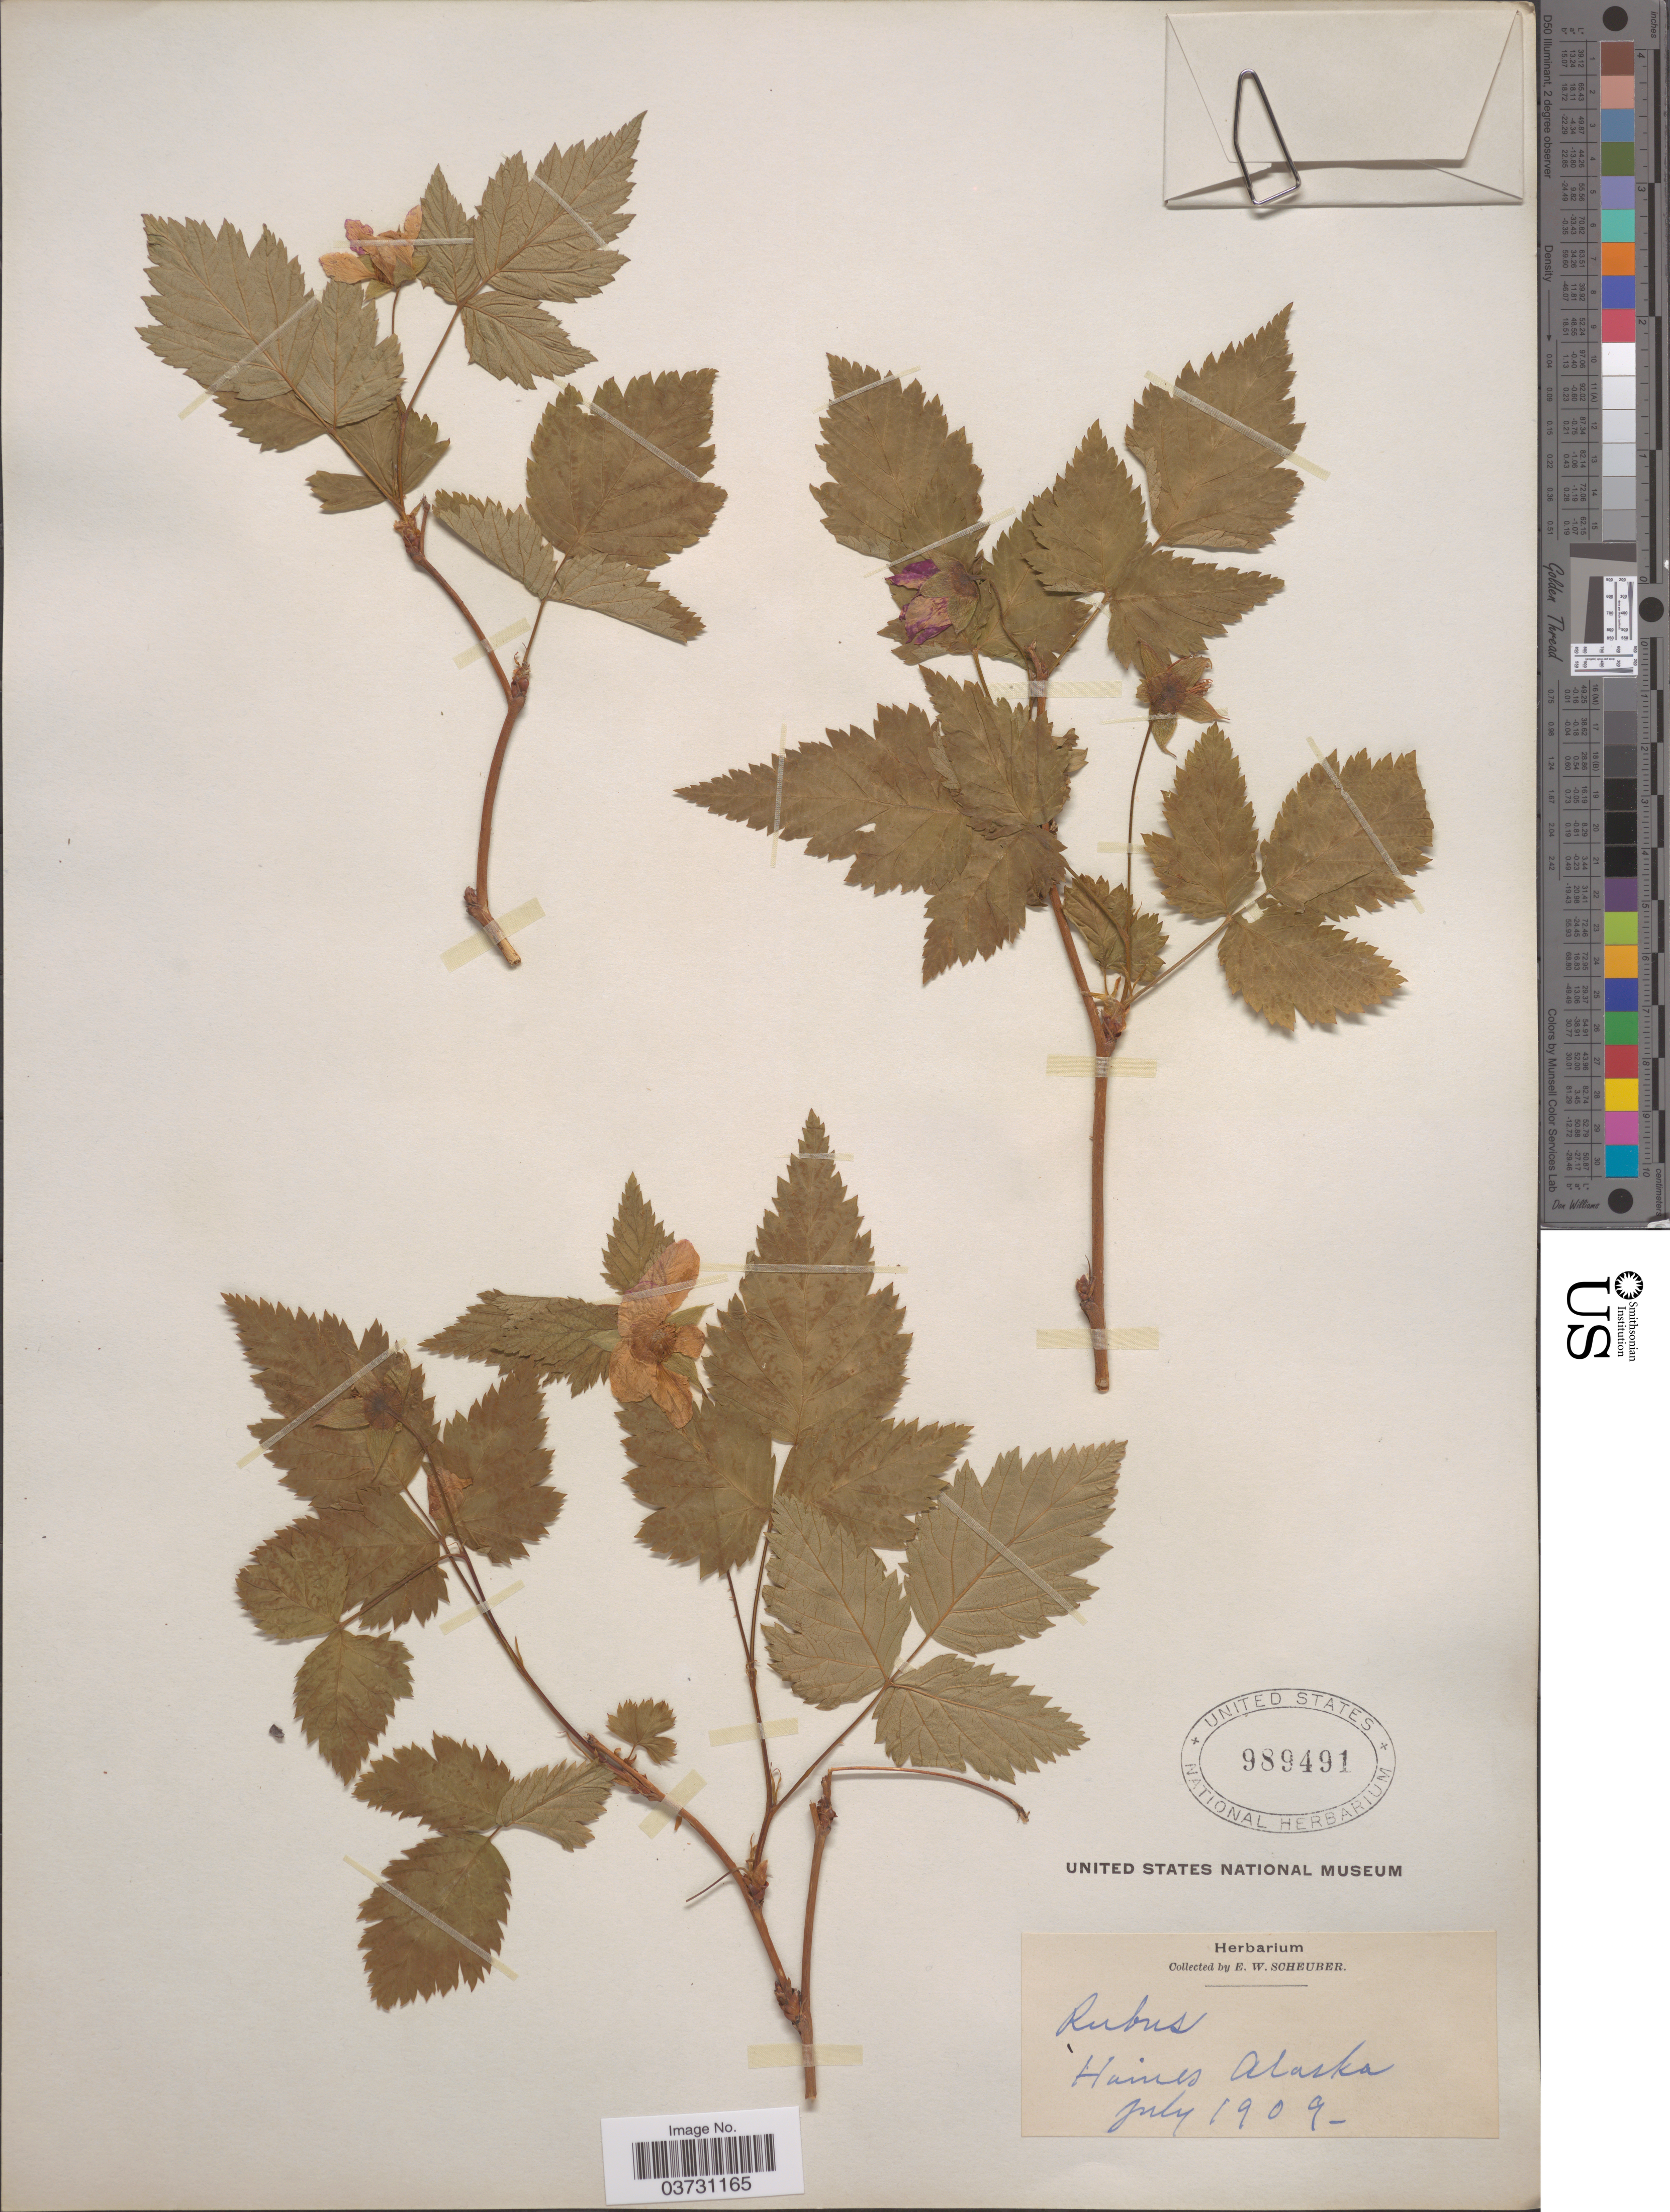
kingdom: Plantae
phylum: Tracheophyta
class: Magnoliopsida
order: Rosales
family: Rosaceae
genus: Rubus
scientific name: Rubus spectabilis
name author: Pursh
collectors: E. Scheuber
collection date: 1909-07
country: United States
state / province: Alaska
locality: Haines.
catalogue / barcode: US 989491